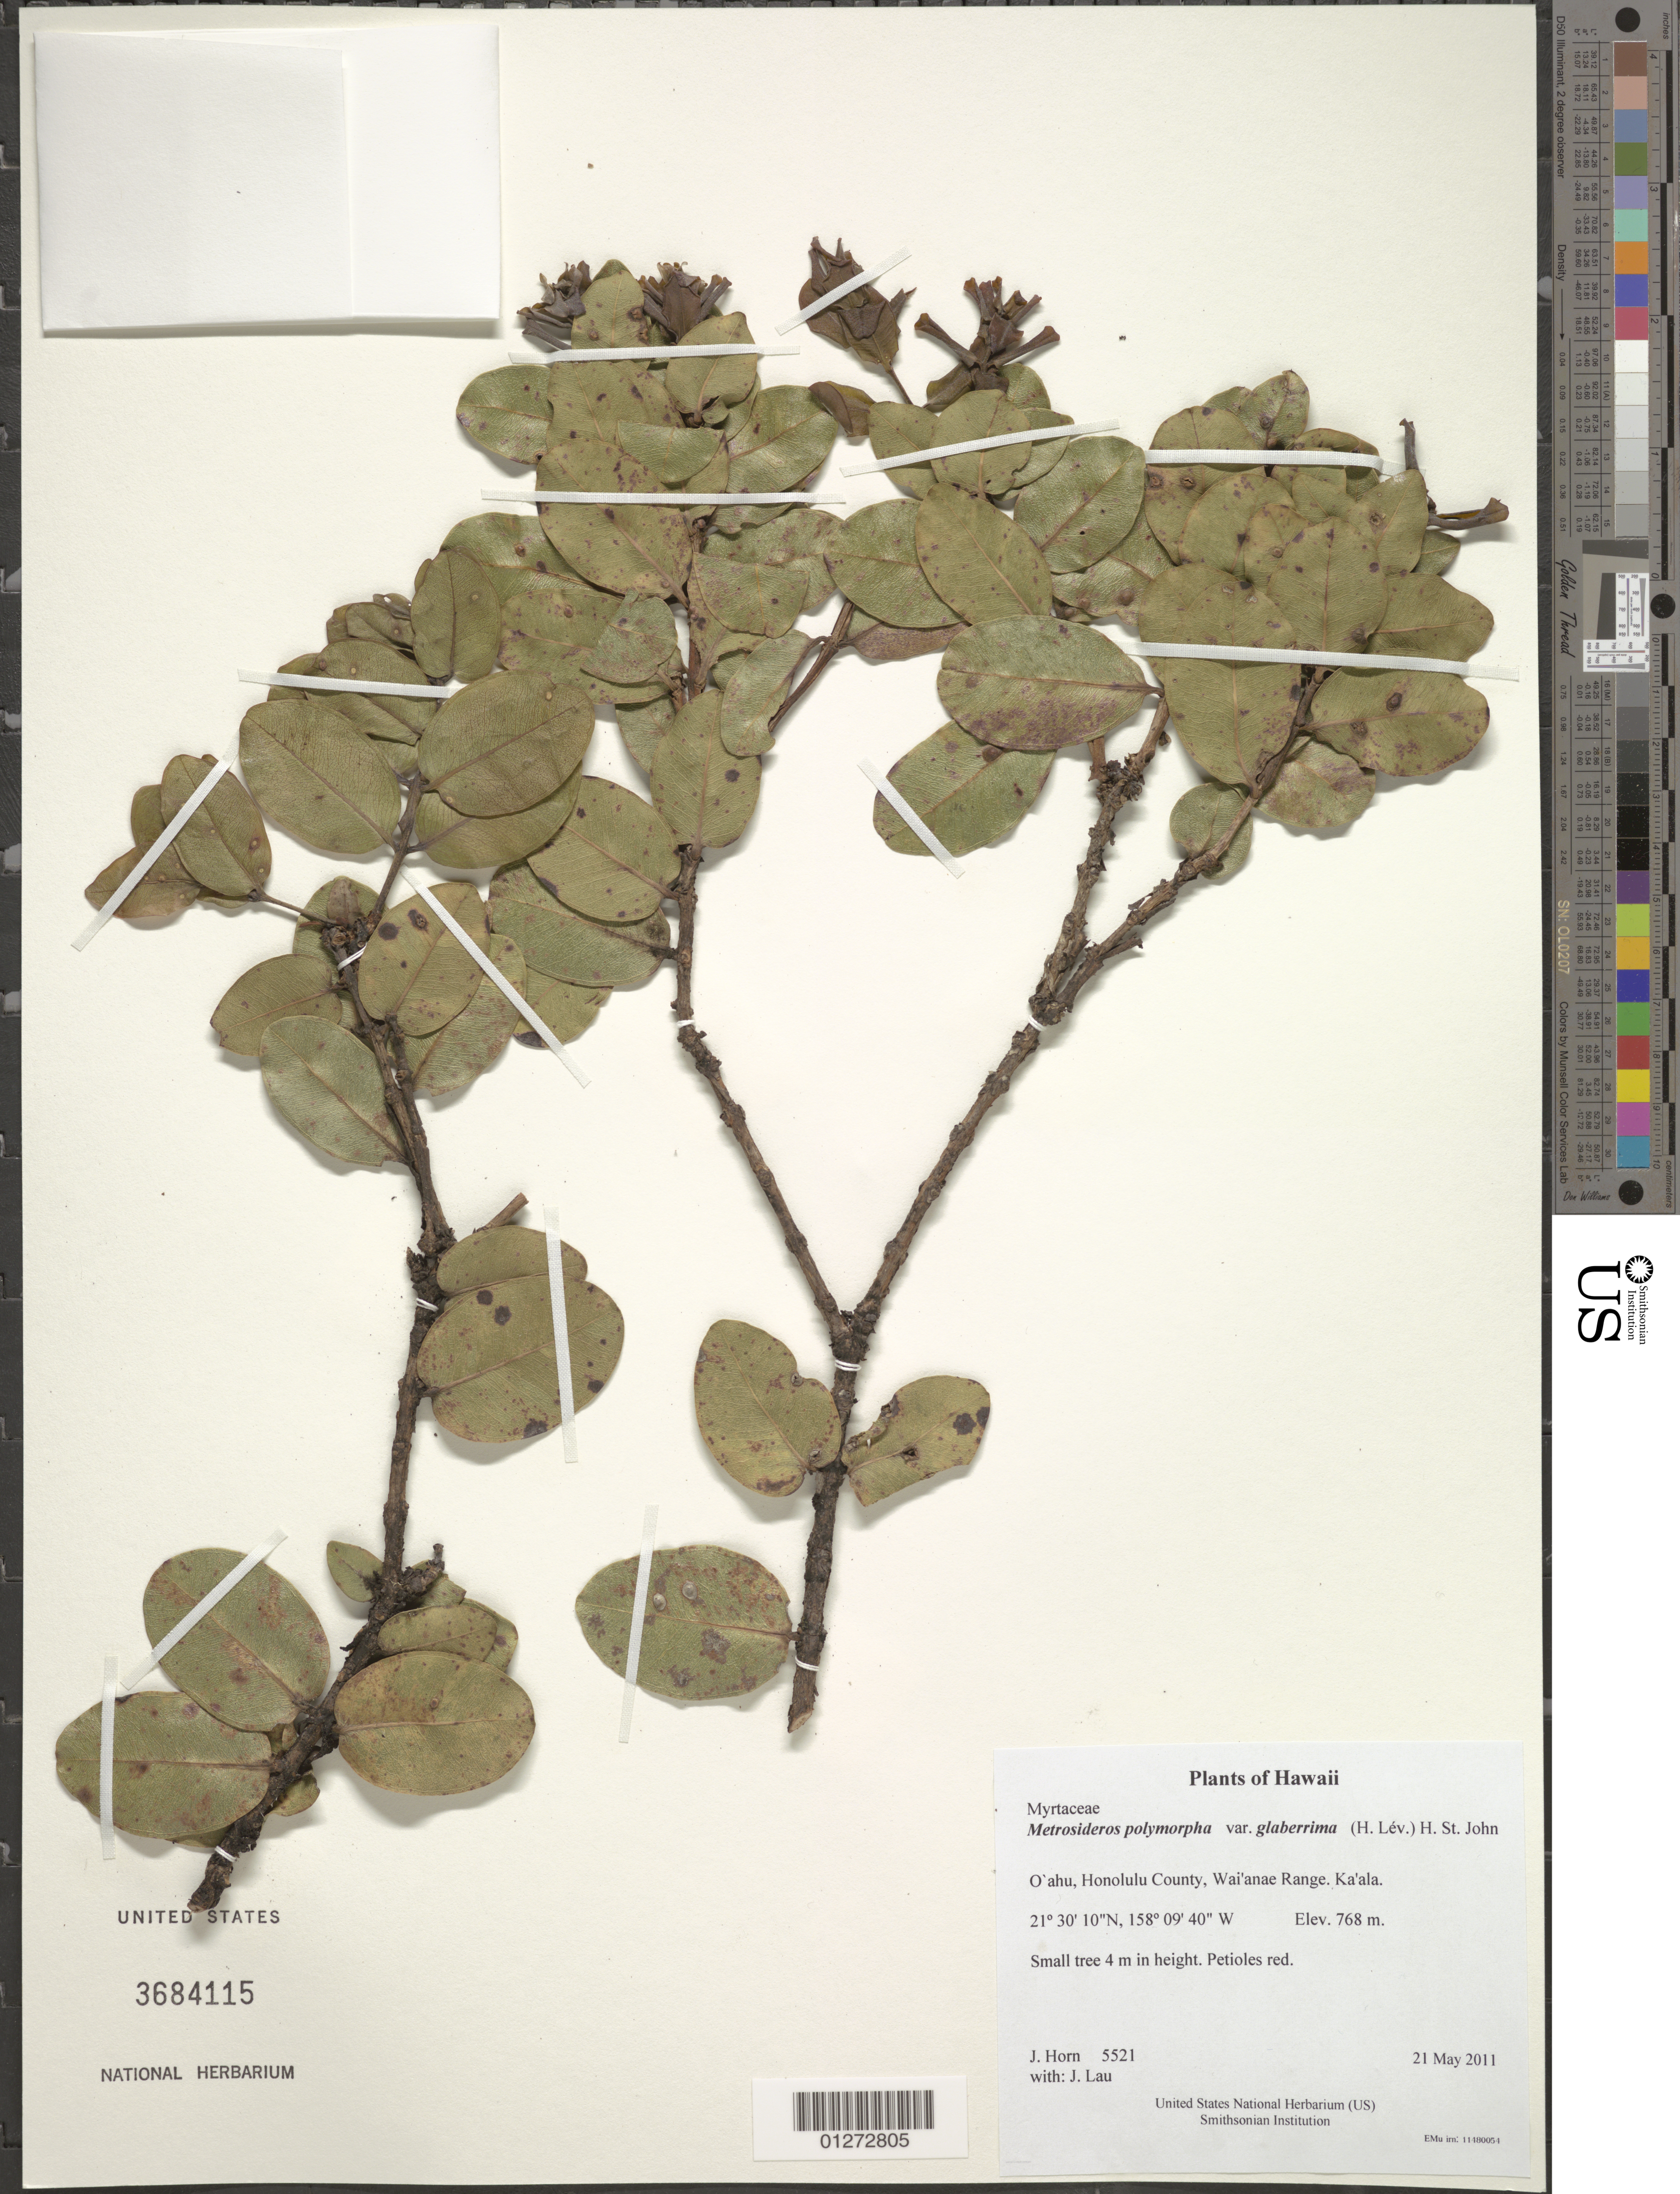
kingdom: Plantae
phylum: Tracheophyta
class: Magnoliopsida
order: Myrtales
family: Myrtaceae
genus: Metrosideros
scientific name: Metrosideros polymorpha var. glaberrima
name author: (H. Lév.) H. St. John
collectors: J. Horn & J. Lau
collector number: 5521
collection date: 2011-05-21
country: United States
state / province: Hawaii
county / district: Honolulu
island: Oahu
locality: Wai'anae Range. Ka'ala.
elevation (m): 768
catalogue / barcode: US 3684115